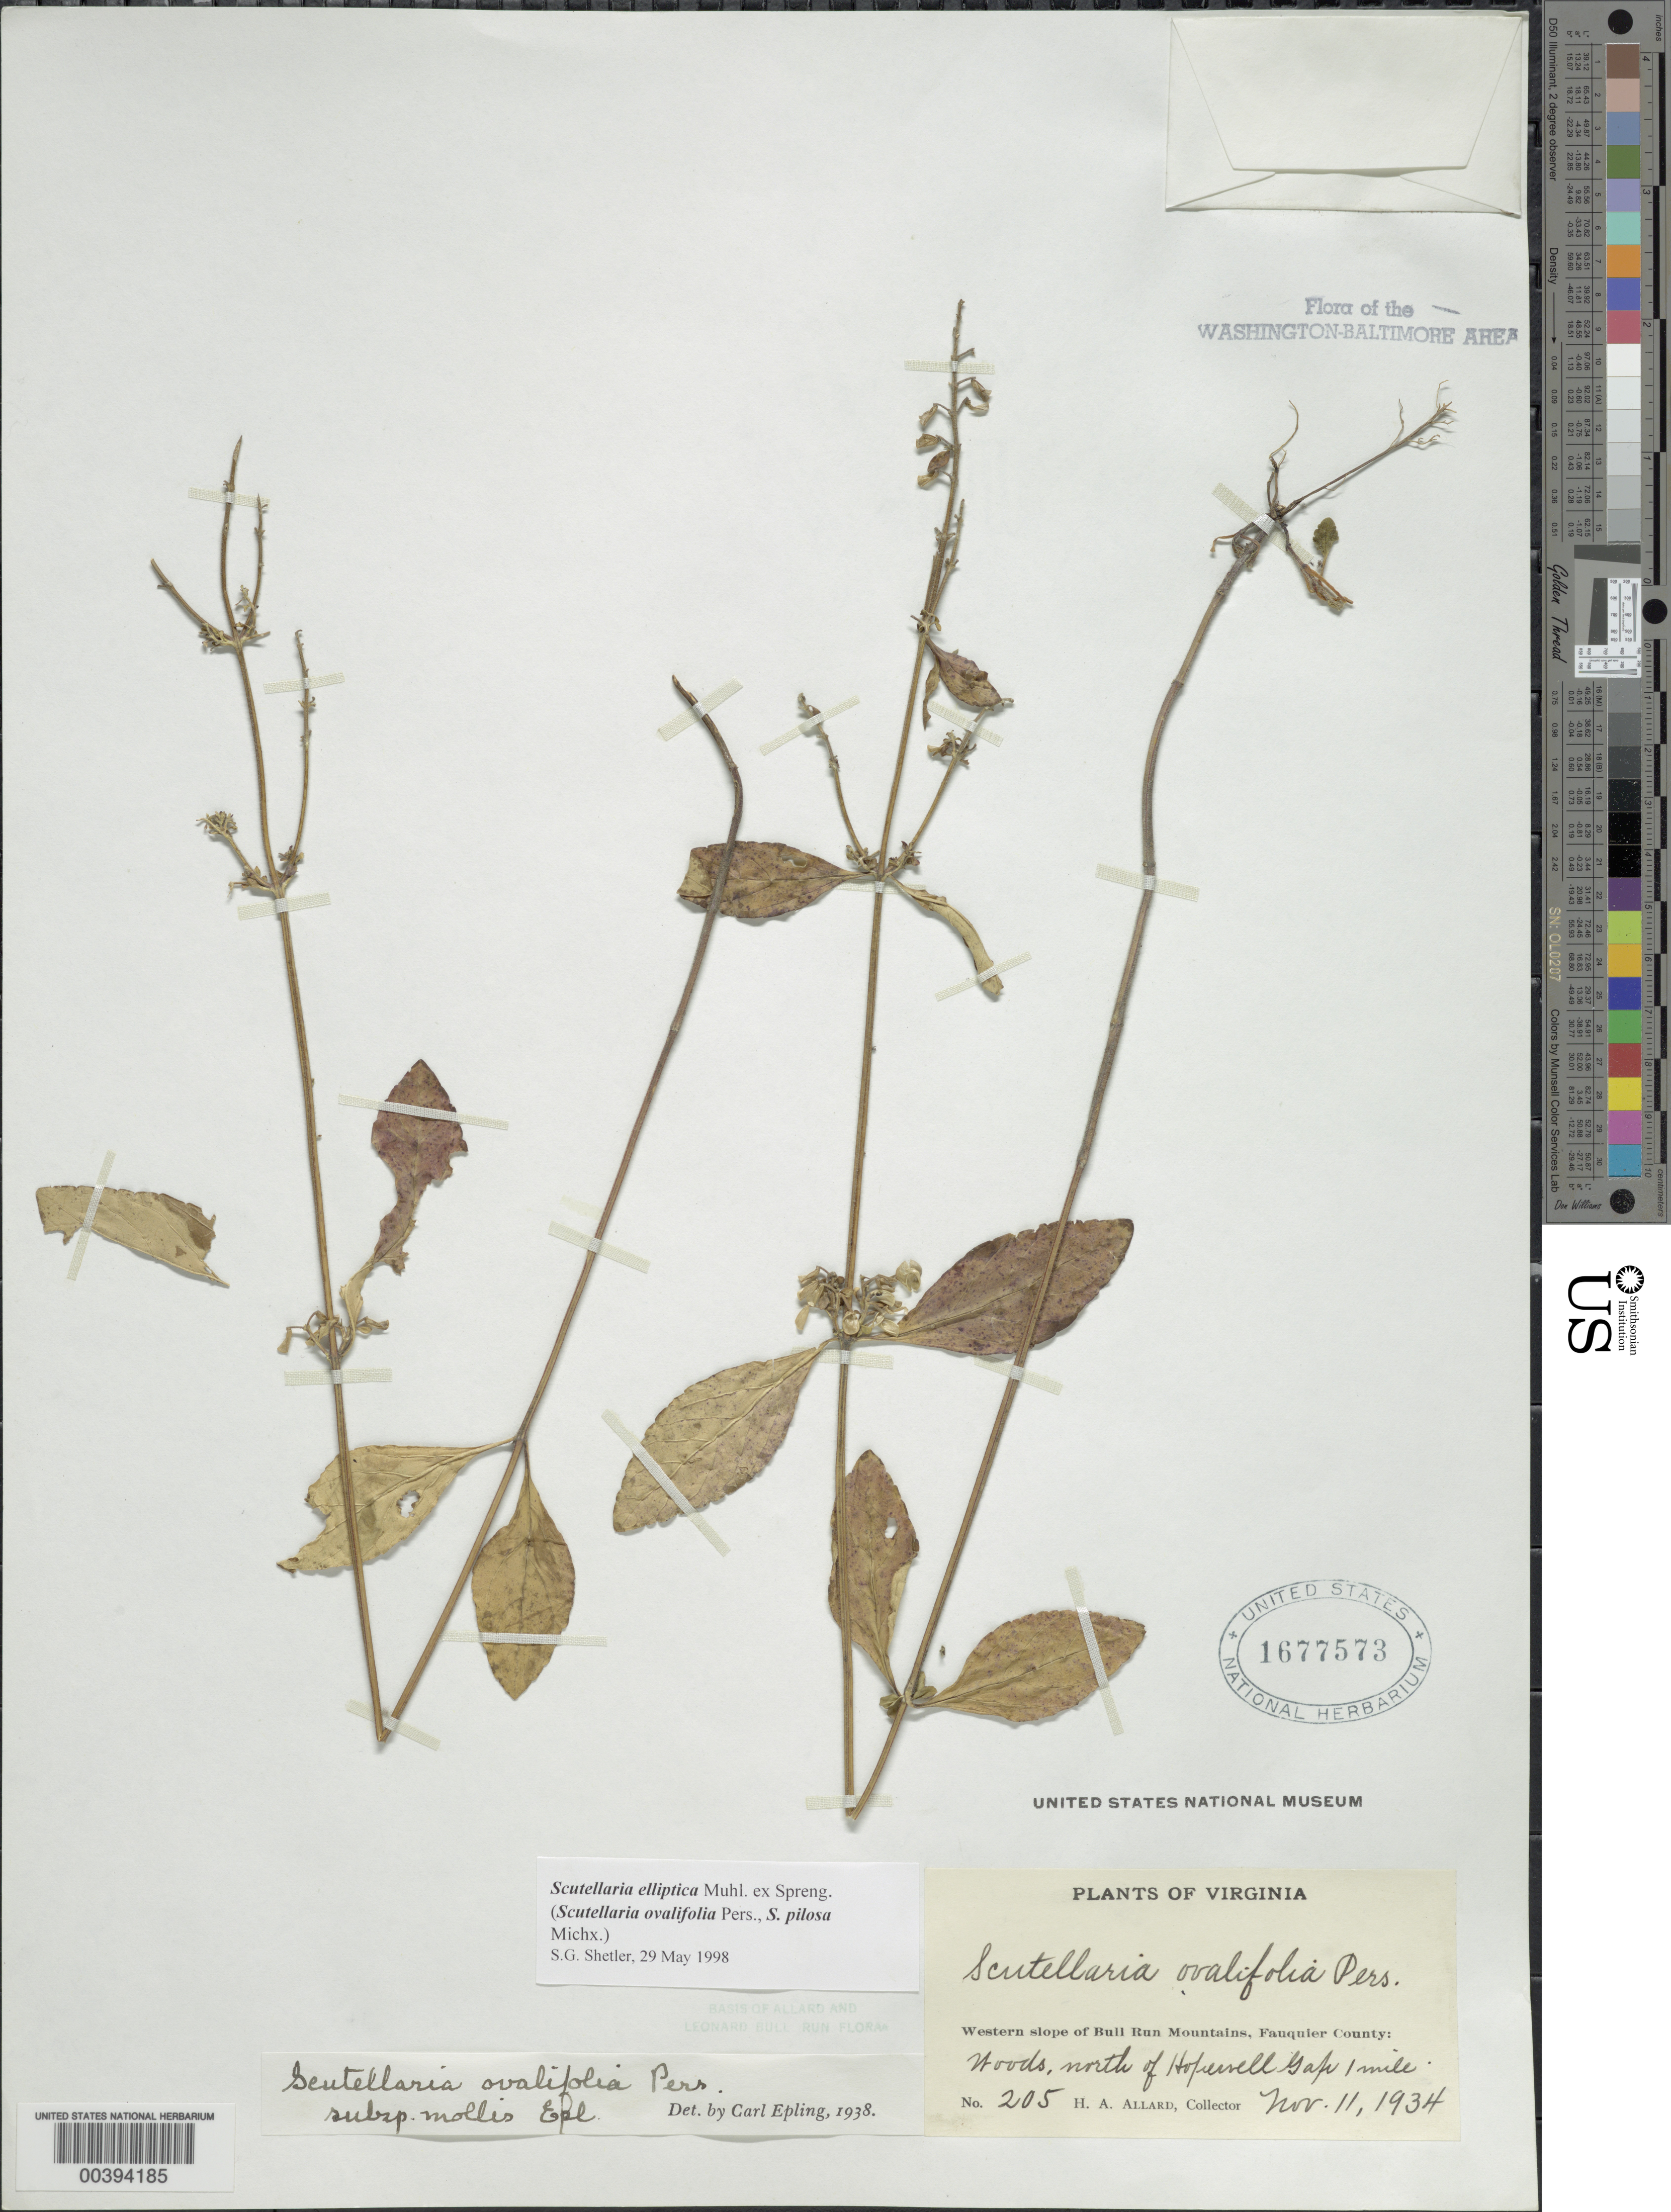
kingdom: Plantae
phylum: Tracheophyta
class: Magnoliopsida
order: Lamiales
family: Lamiaceae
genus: Scutellaria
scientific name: Scutellaria elliptica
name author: Muhl.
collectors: H. A. Allard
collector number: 205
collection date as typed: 11 Nov 1934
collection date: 1934-11-11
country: United States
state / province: Virginia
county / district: Fauquier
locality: North of Hopewell Gap western slope of Bull Run Mts.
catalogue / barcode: US 1677573